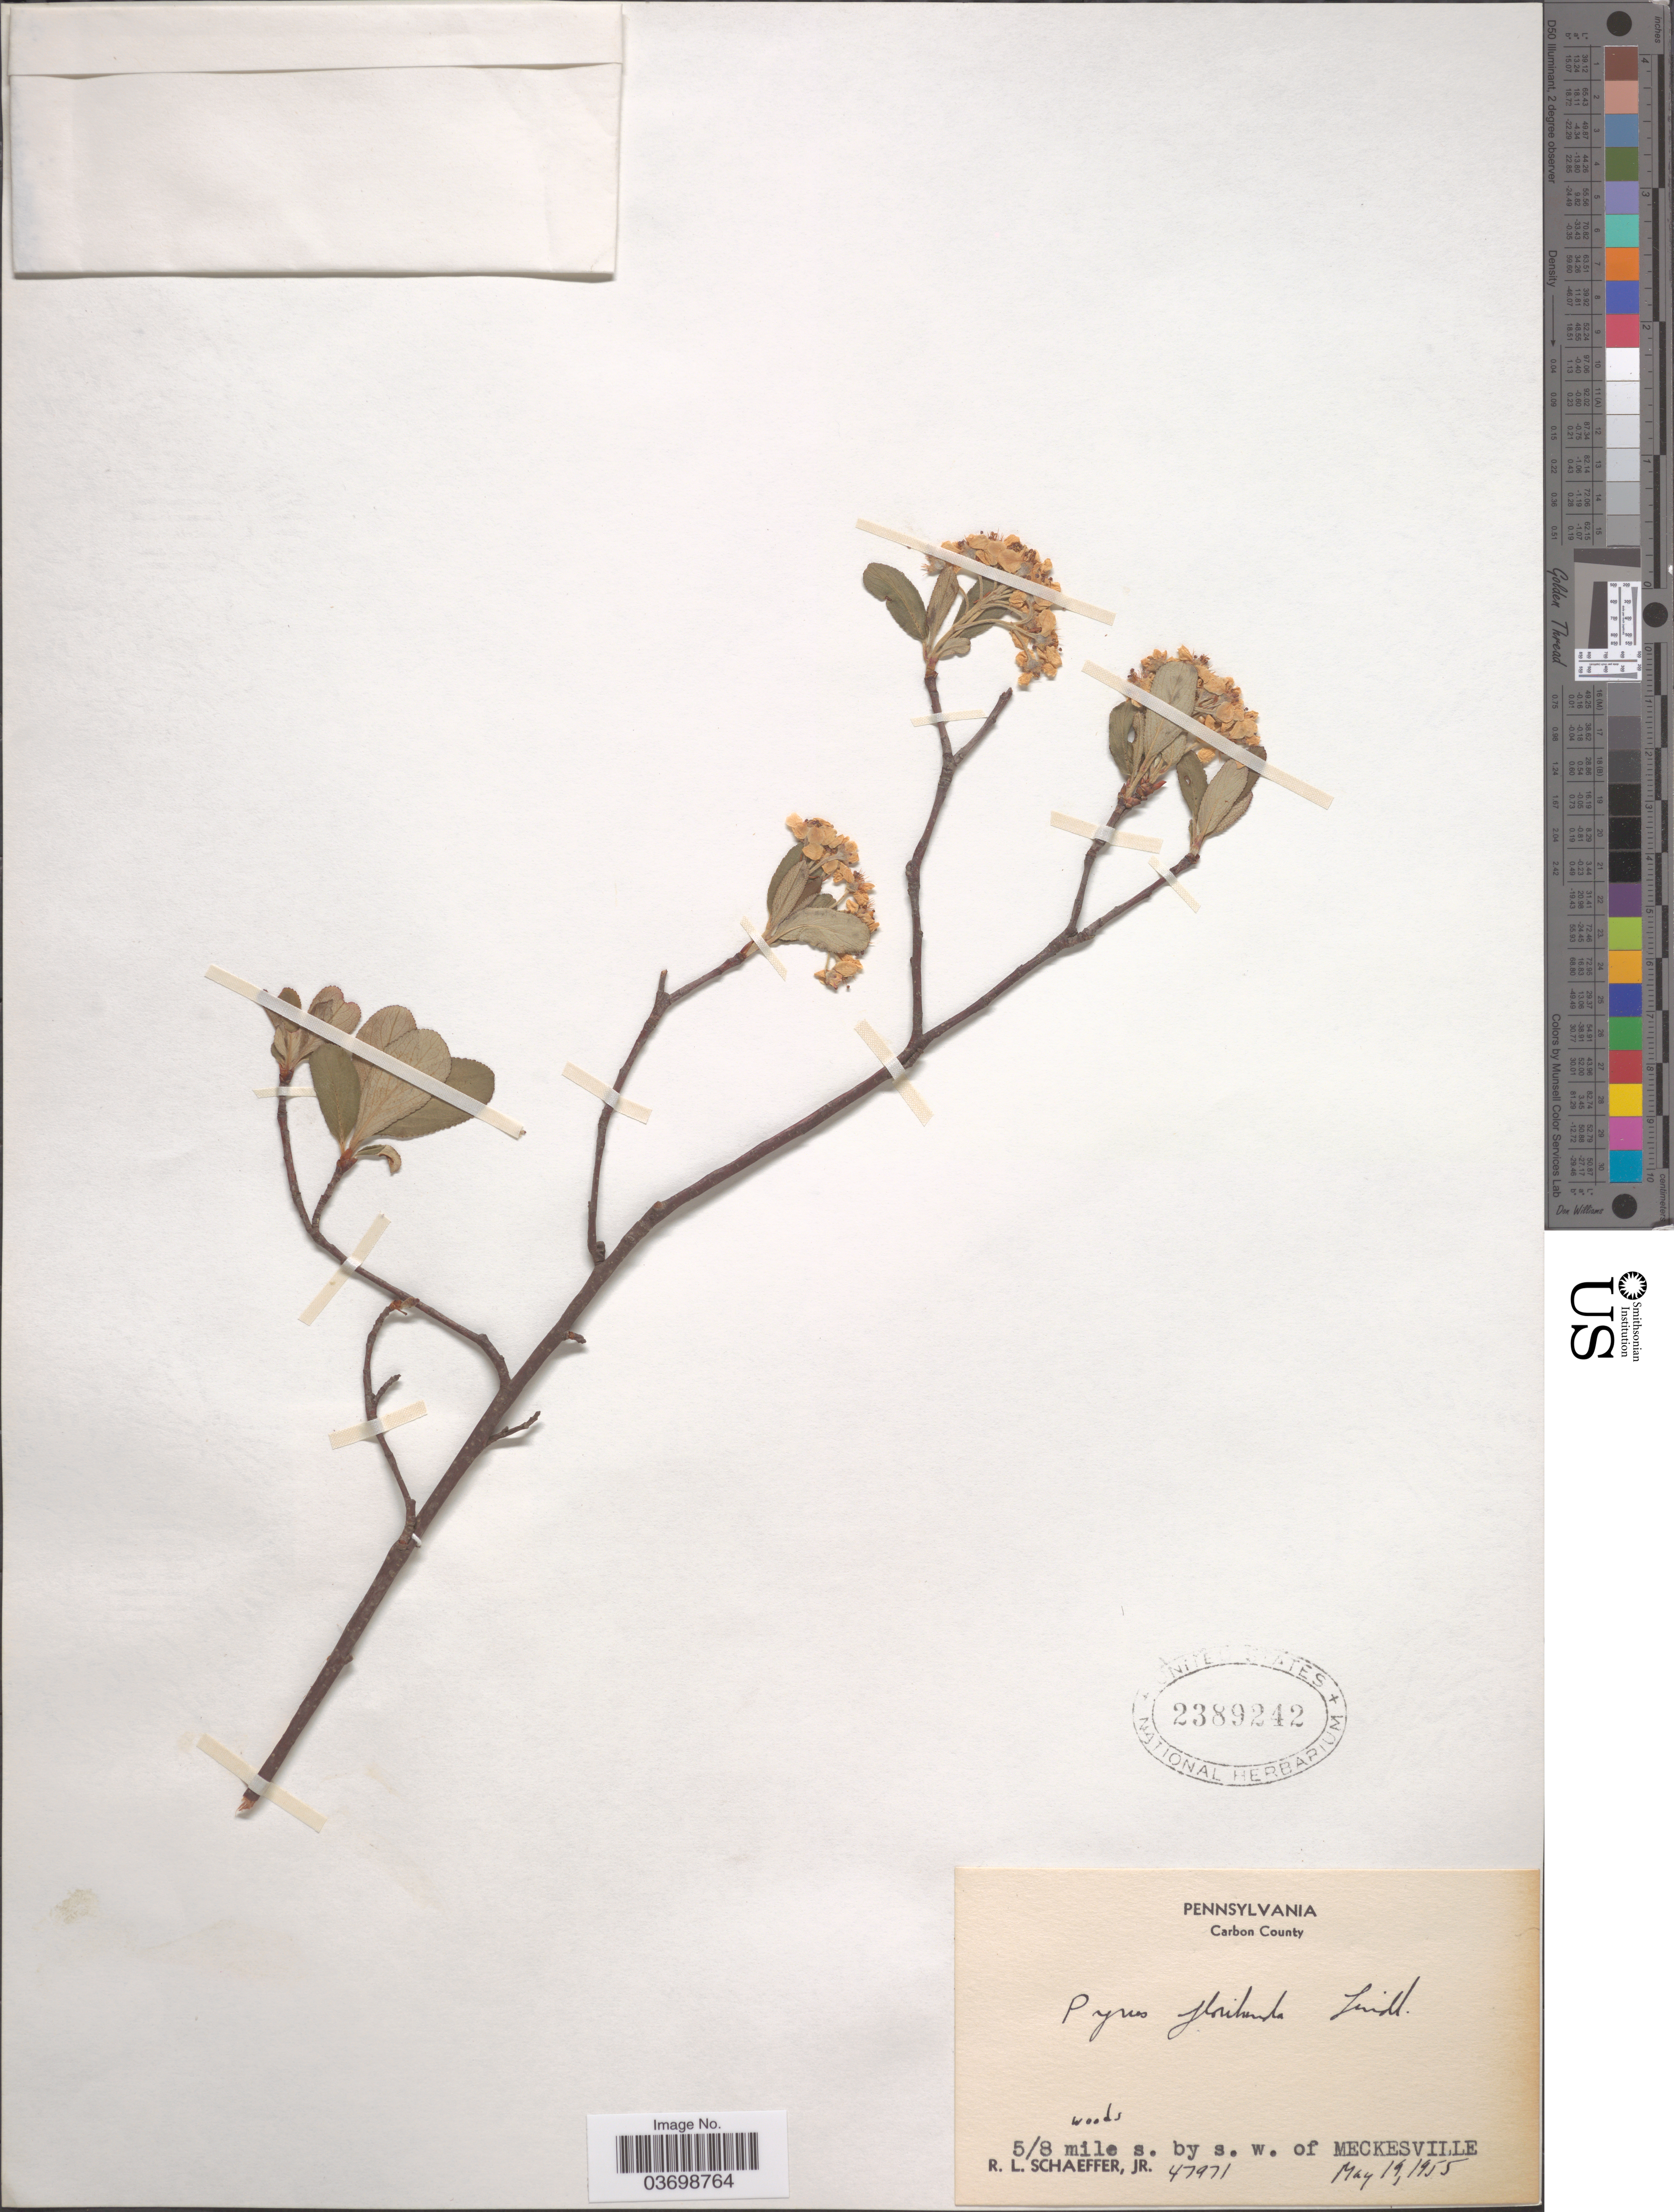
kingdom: Plantae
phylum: Tracheophyta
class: Magnoliopsida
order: Rosales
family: Rosaceae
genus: Aronia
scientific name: Aronia x prunifolia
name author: (Marshall) Rehder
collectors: R. L. Schaeffer Jr.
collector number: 47971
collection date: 1955-05-19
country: United States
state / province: Pennsylvania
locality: Carbon County. 5/8 mile s. by s. w. of Meckesville.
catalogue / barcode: US 2389242